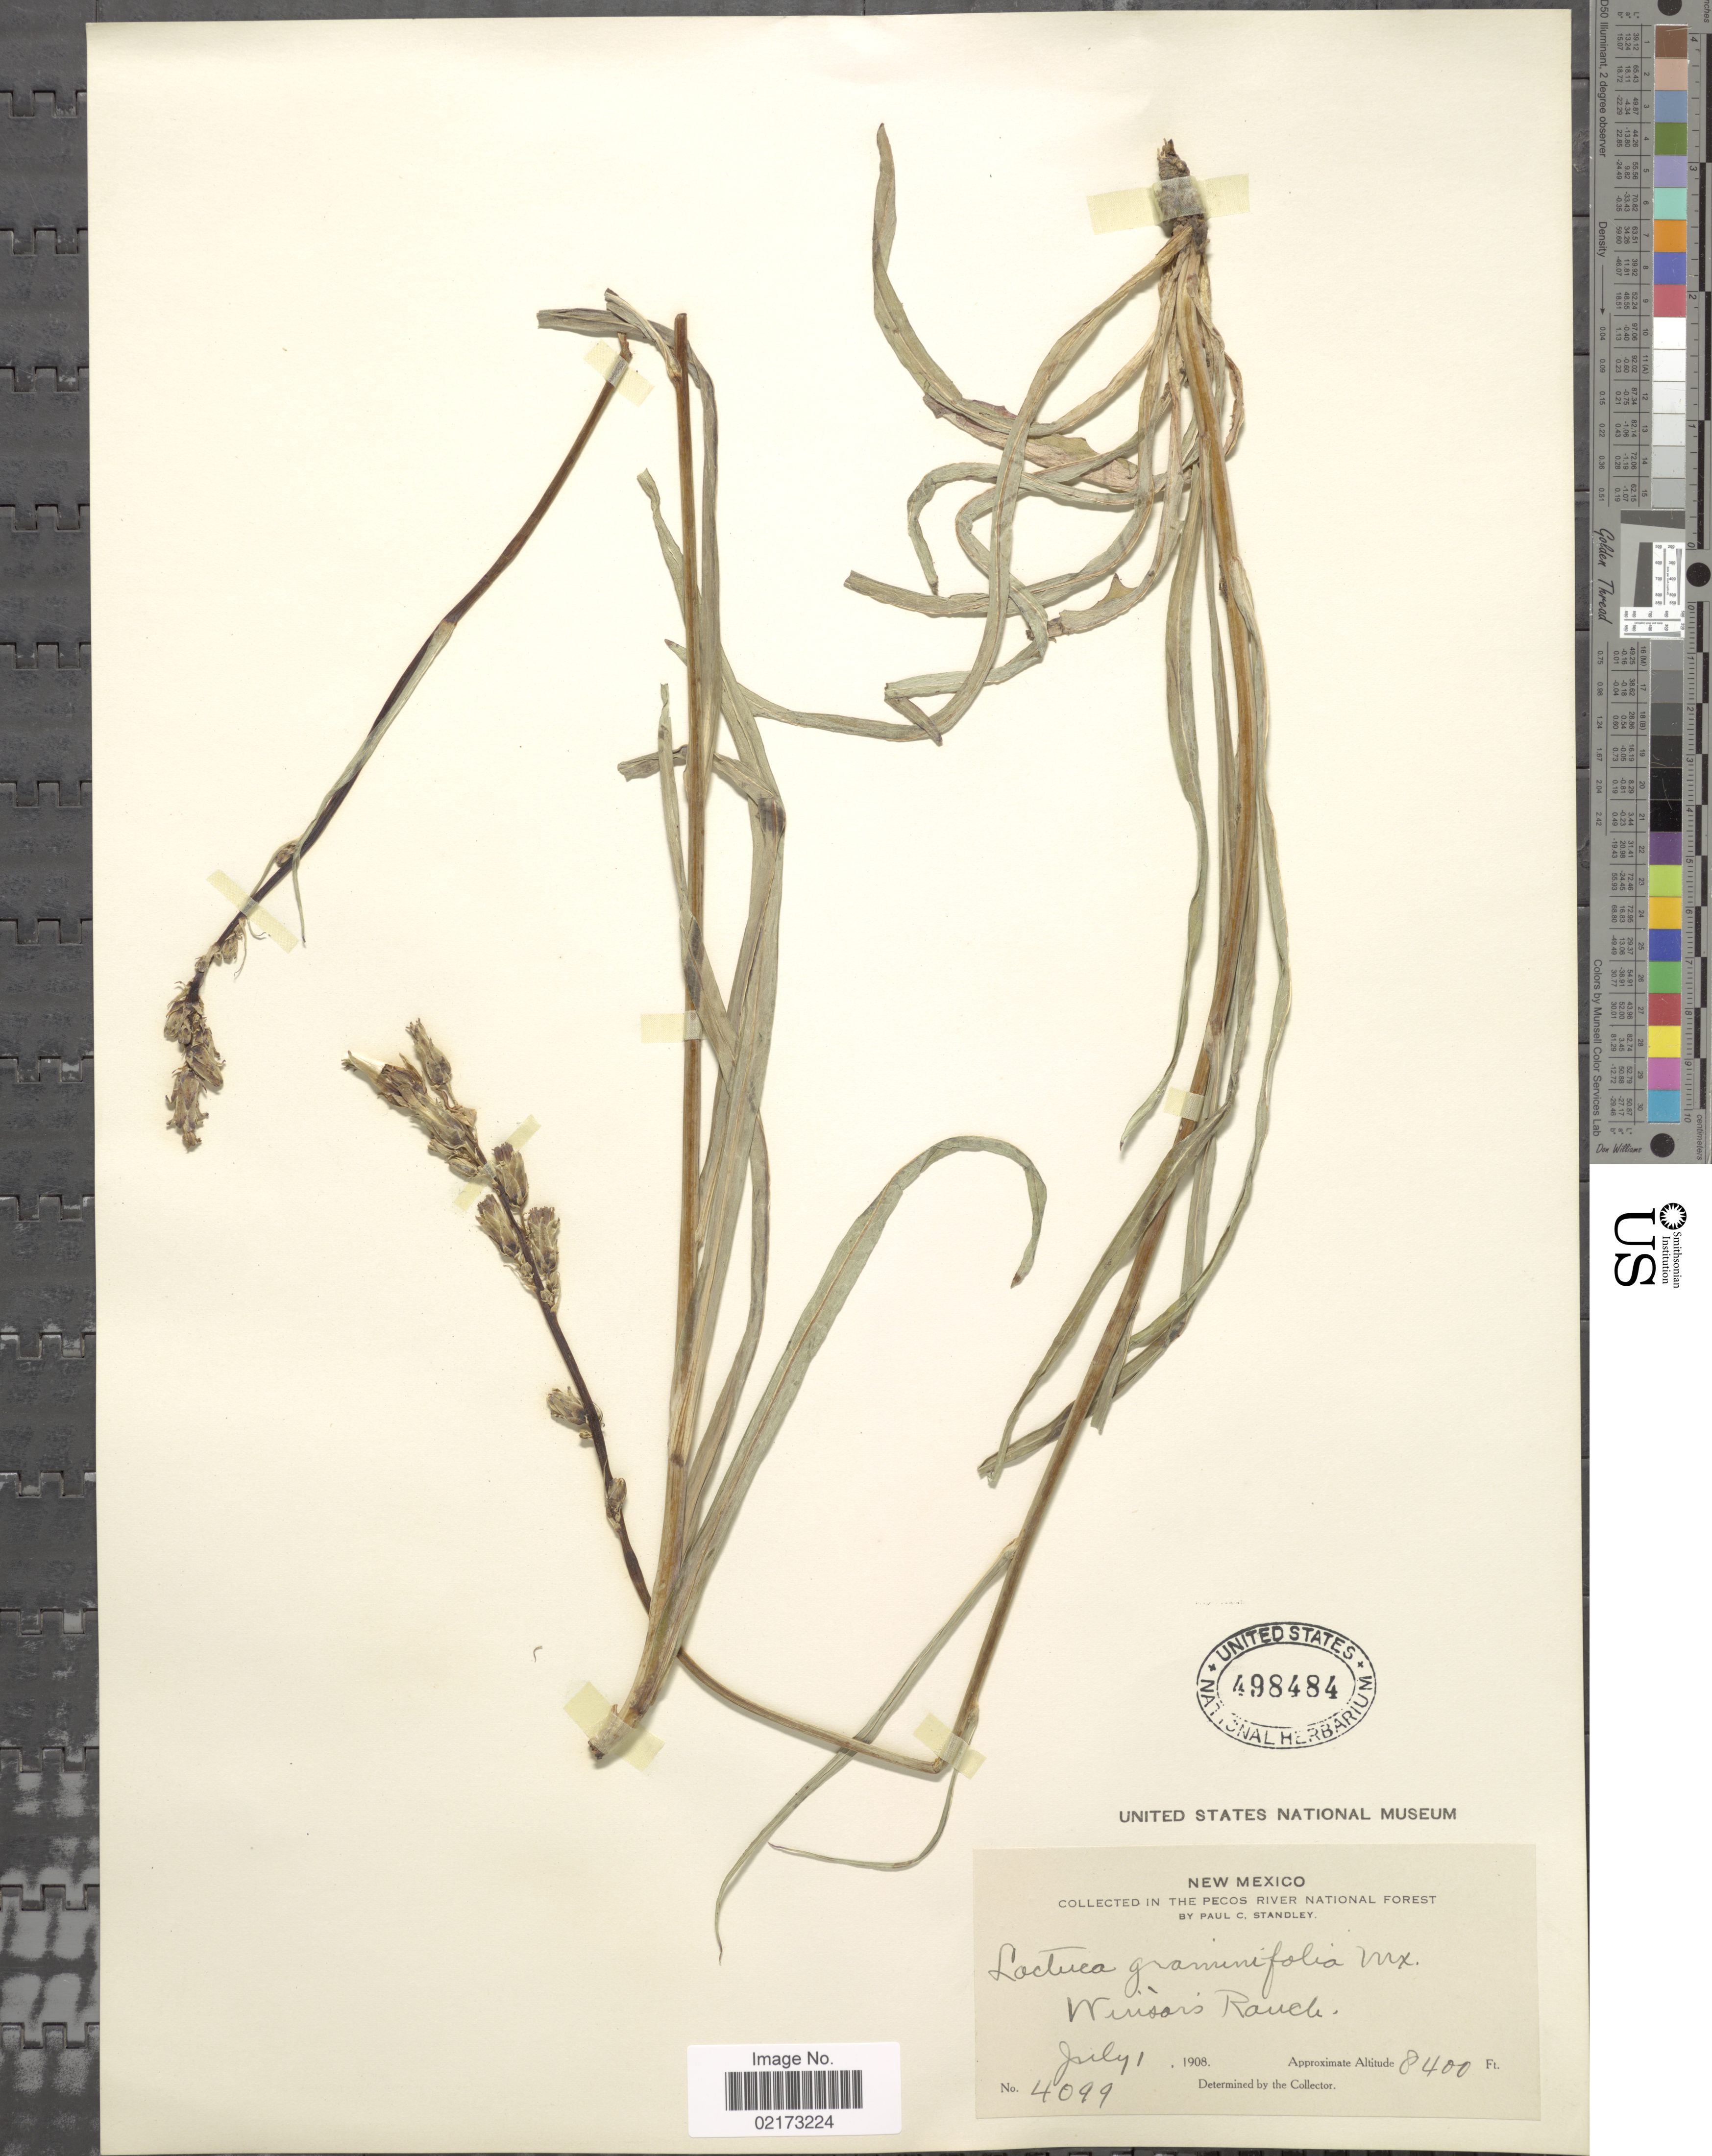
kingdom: Plantae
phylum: Tracheophyta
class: Magnoliopsida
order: Asterales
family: Asteraceae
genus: Lactuca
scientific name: Lactuca graminifolia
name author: Michx.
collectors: P. C. Standley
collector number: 4099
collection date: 1908-07-01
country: United States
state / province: New Mexico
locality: Pecos River National Forest, Winsor's Ranch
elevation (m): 2560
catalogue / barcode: US 498484